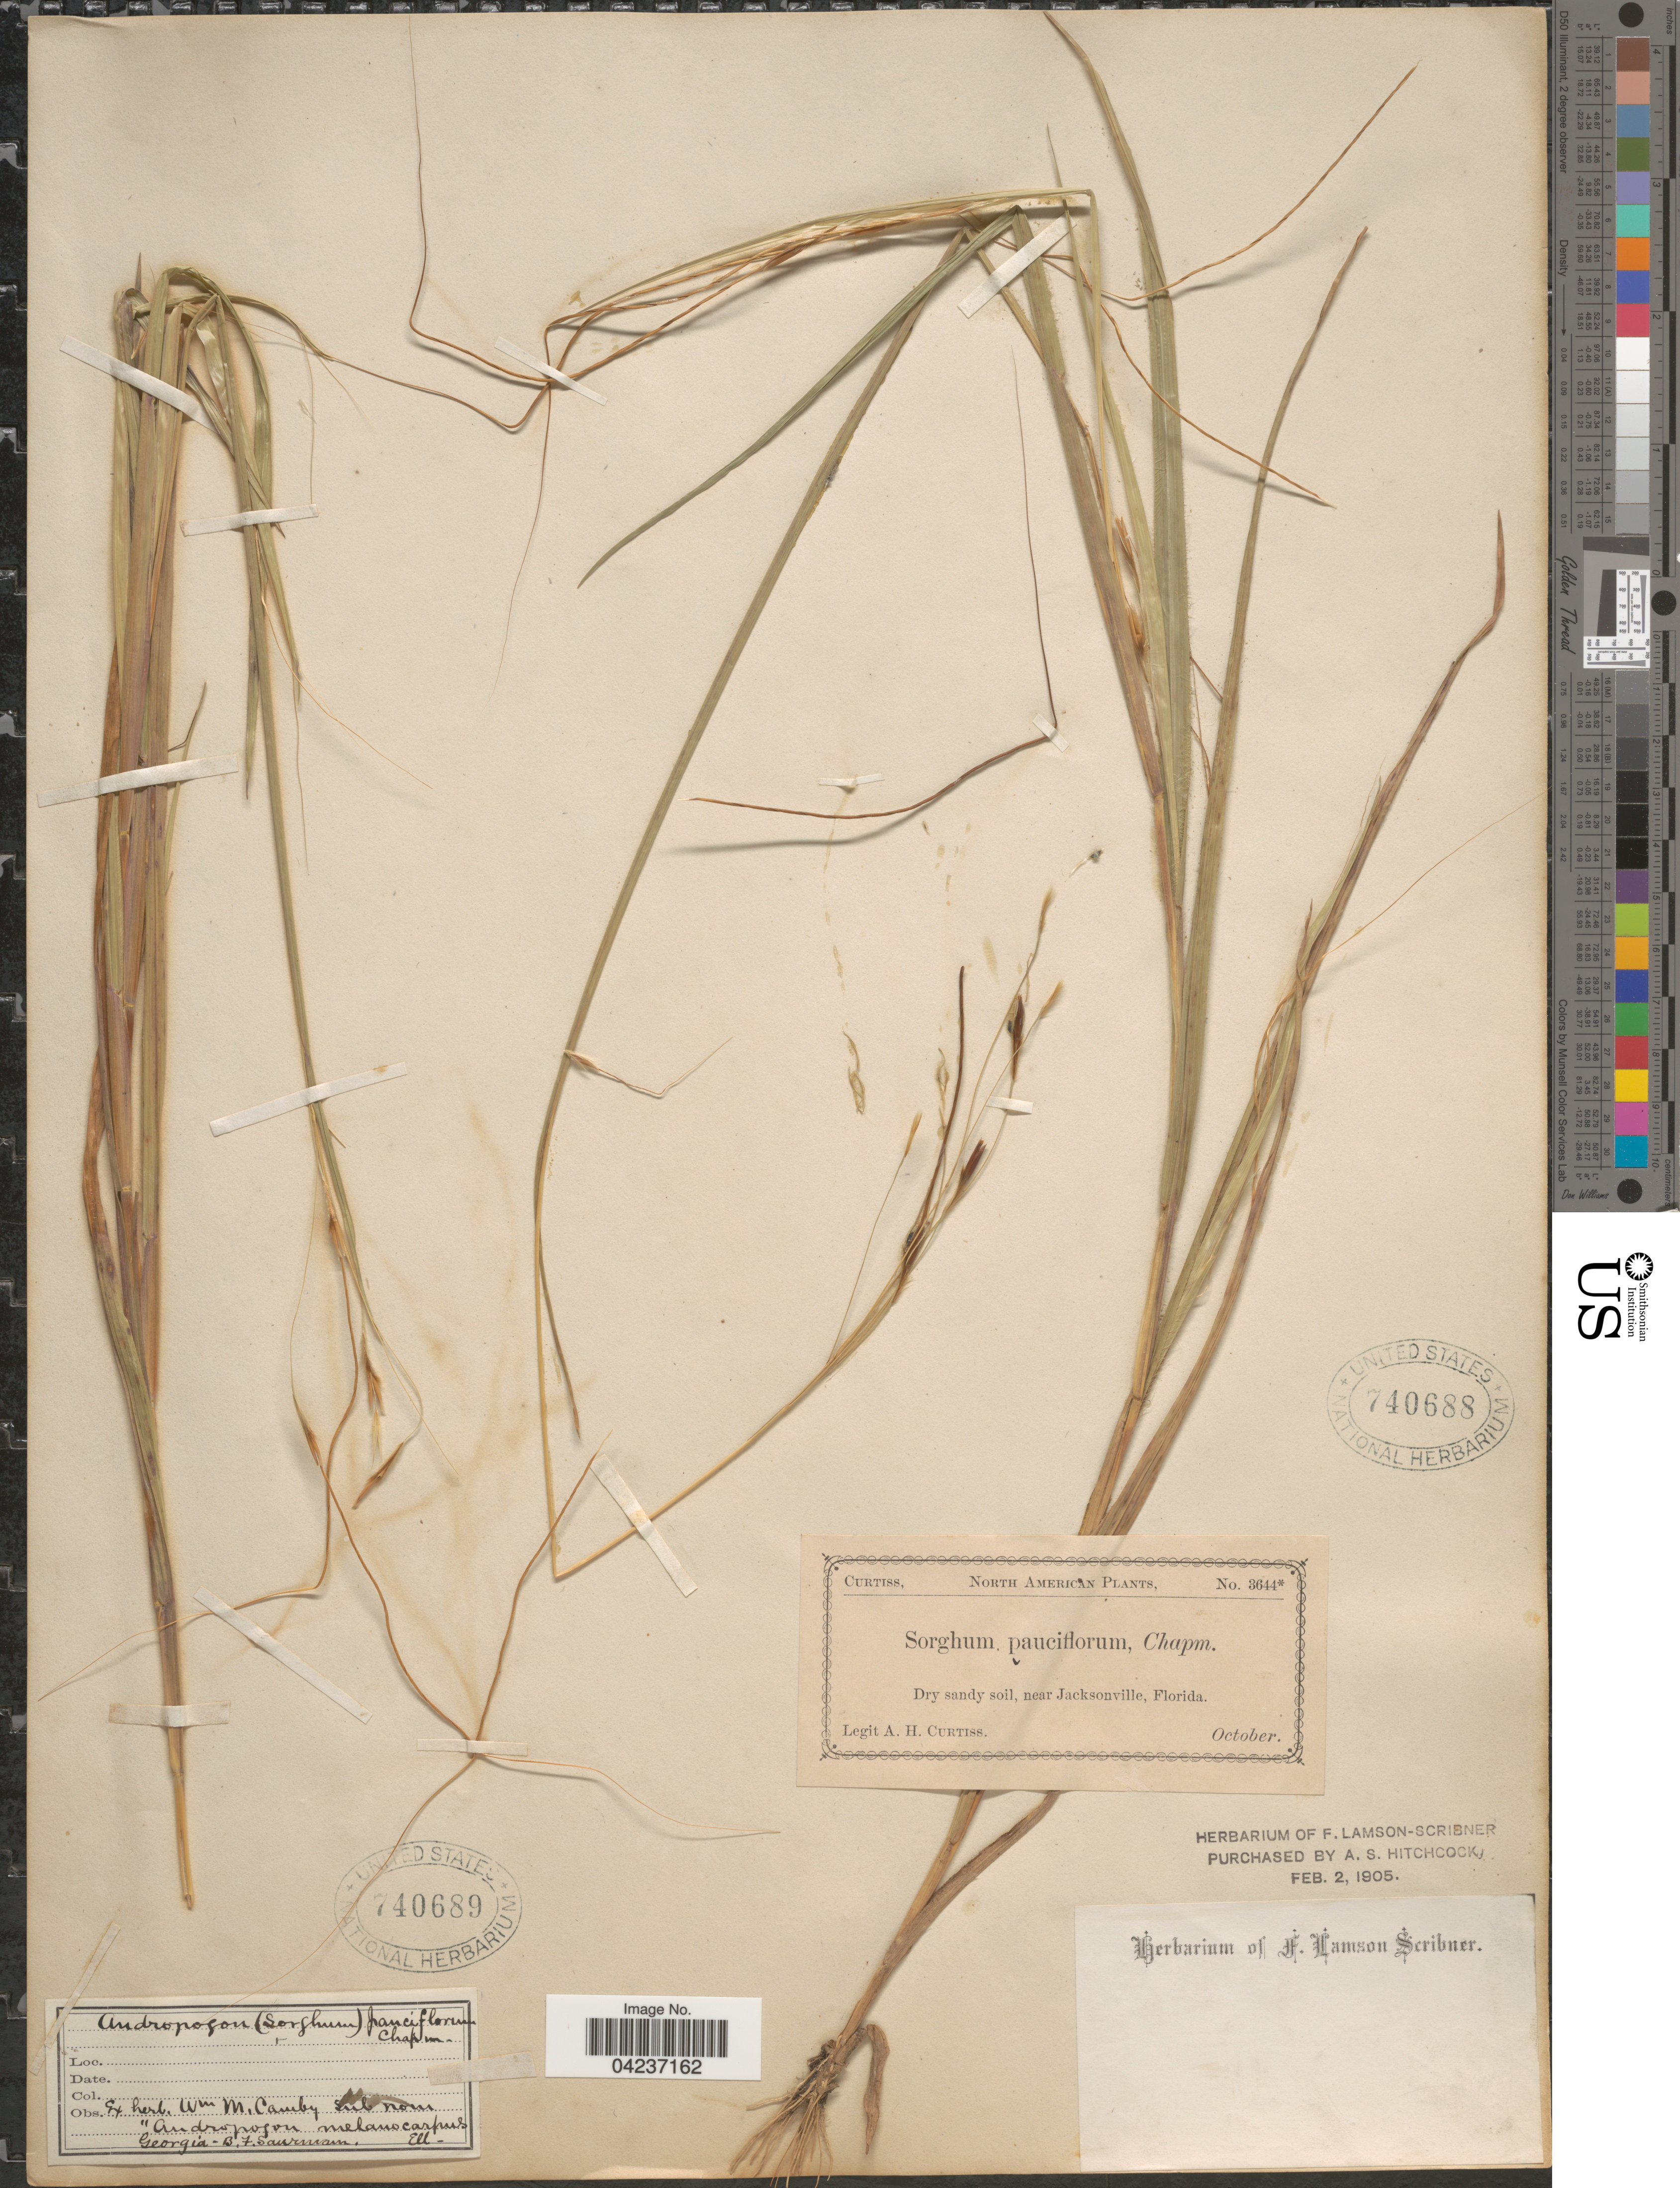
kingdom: Plantae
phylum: Tracheophyta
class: Liliopsida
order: Poales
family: Poaceae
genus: Chrysopogon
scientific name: Chrysopogon pauciflorus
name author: (Chapm.) Benth. ex Vasey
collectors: B. F. Saurman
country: United States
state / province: Georgia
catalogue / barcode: US 740689